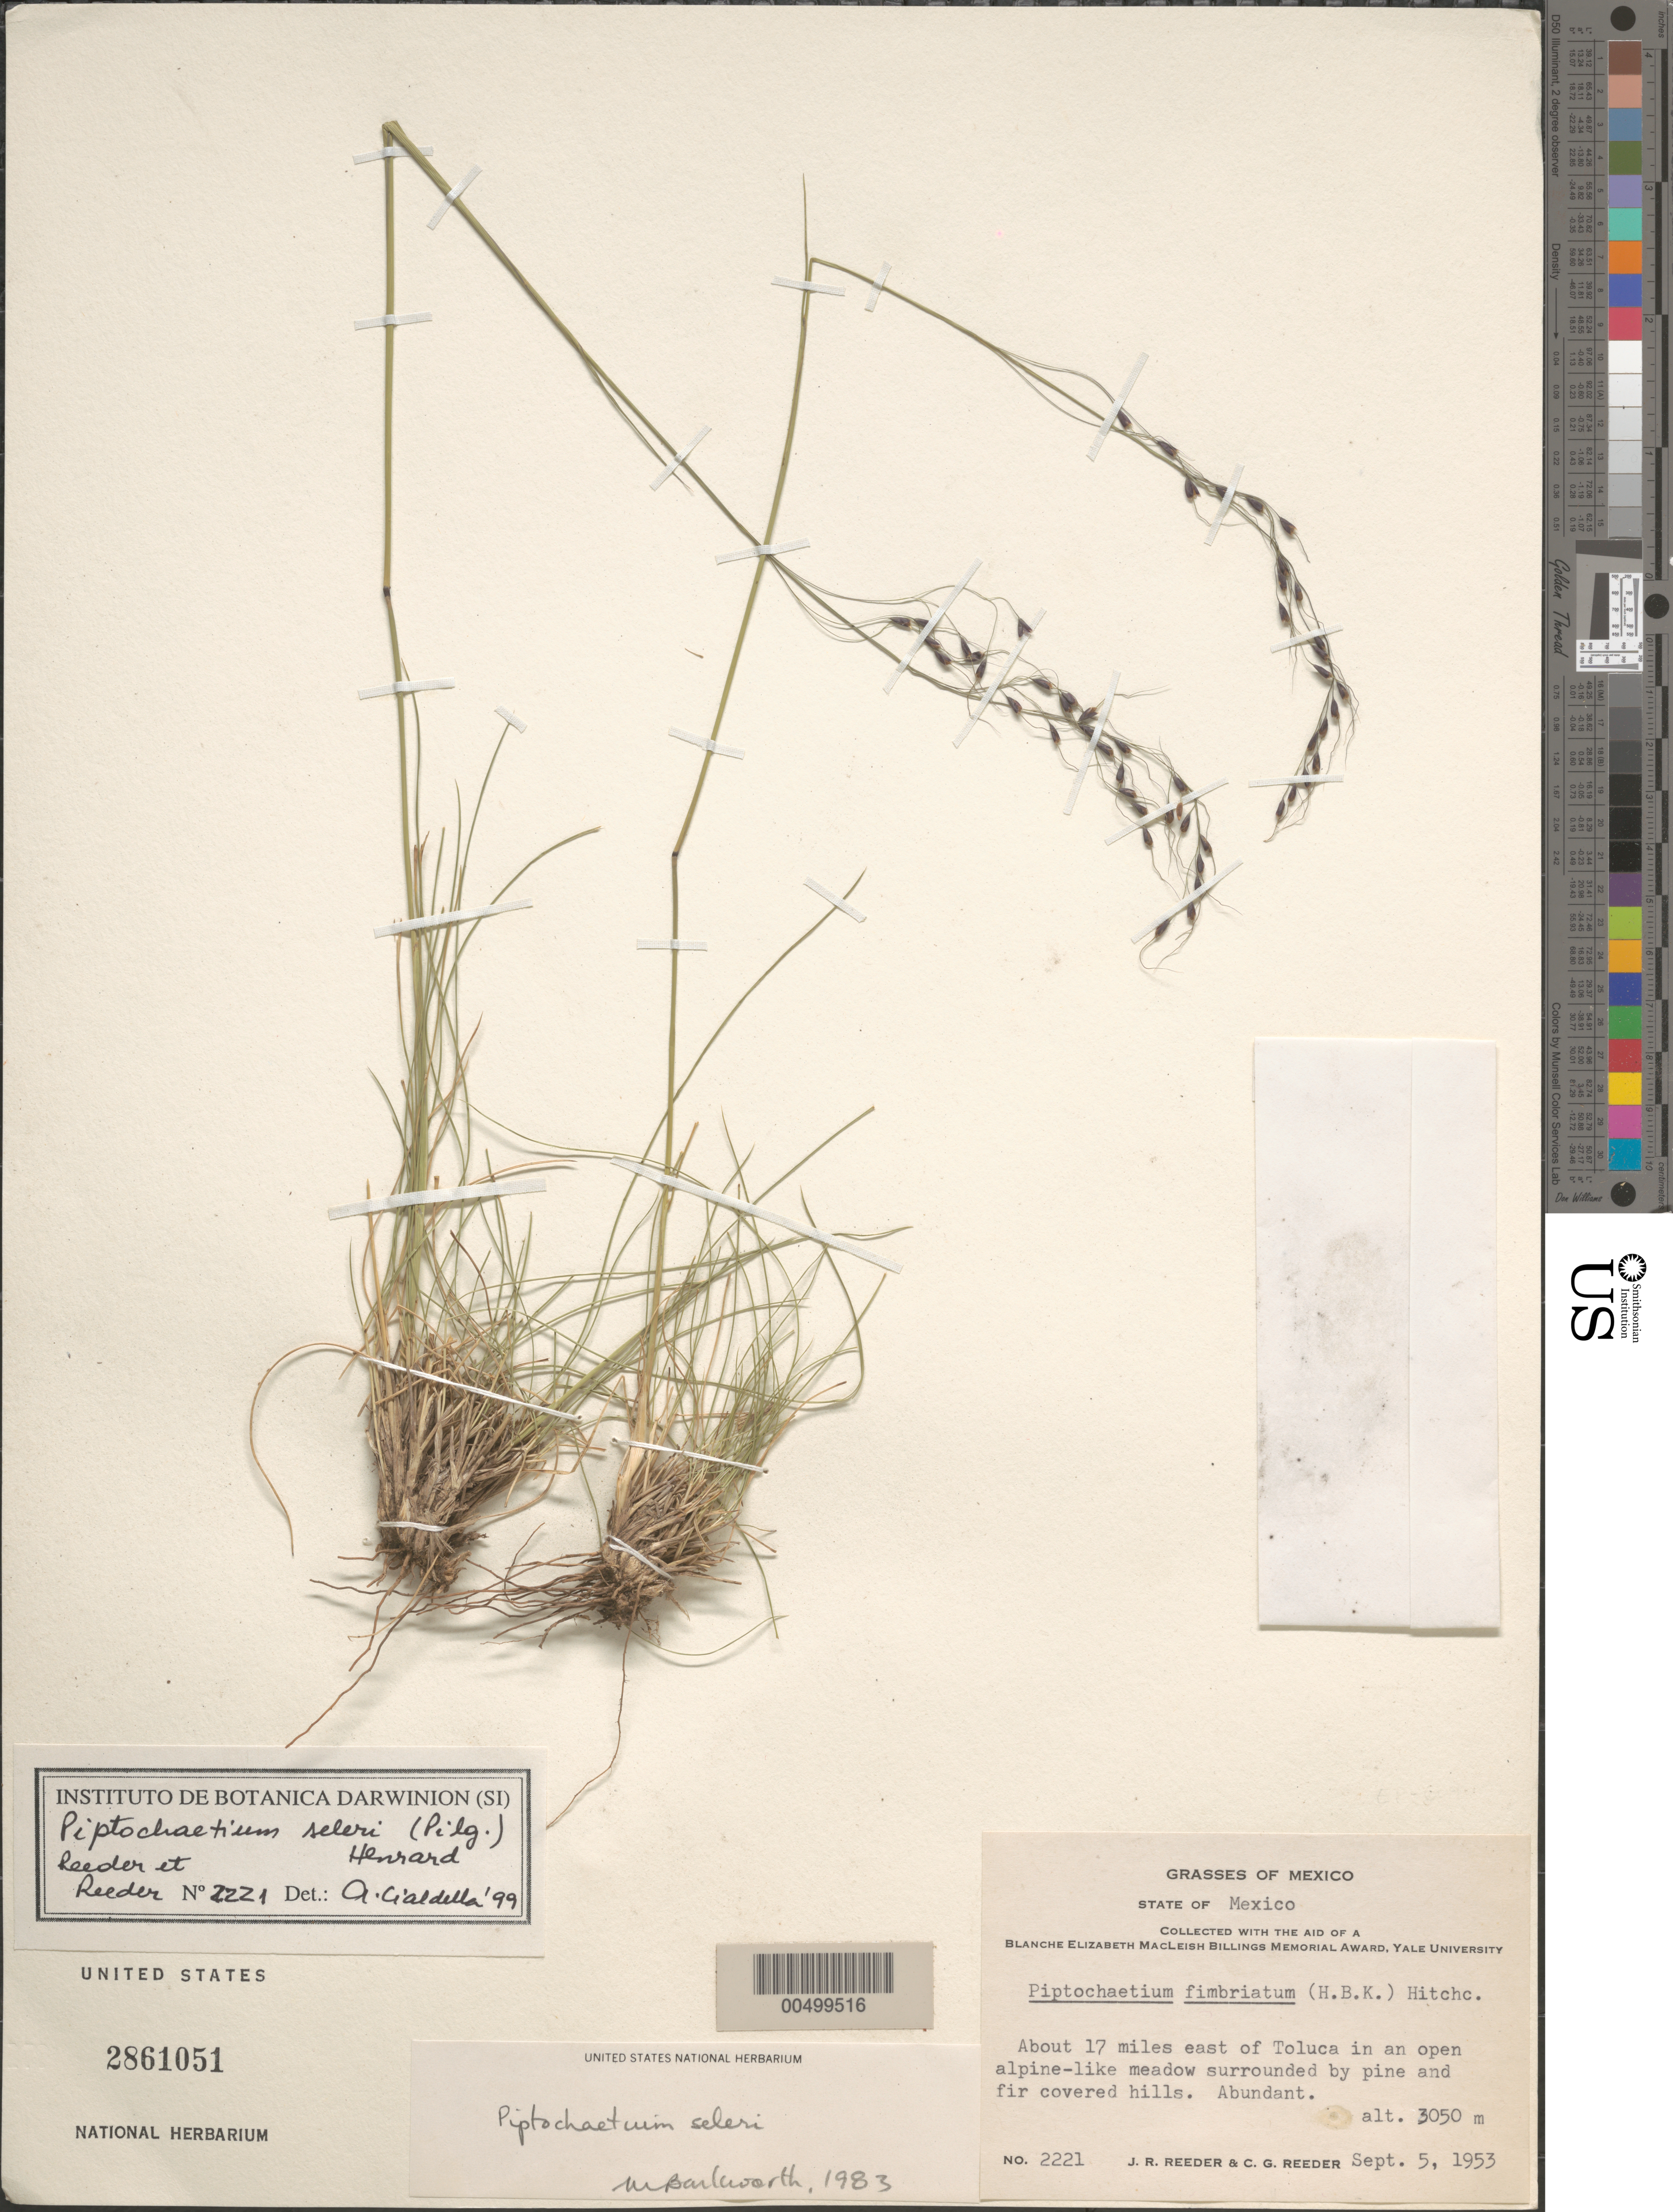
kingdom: Plantae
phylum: Tracheophyta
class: Liliopsida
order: Poales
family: Poaceae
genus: Piptochaetium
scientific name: Piptochaetium seleri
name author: (Pilg.) Henr.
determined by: Barkworth, M. E.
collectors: J. R. Reeder & C. G. Reeder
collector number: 2221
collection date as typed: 5 Sep 1953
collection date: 1953-09-05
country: Mexico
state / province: México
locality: About 17 mi E of Toluca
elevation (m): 3050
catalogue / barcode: US 2861051